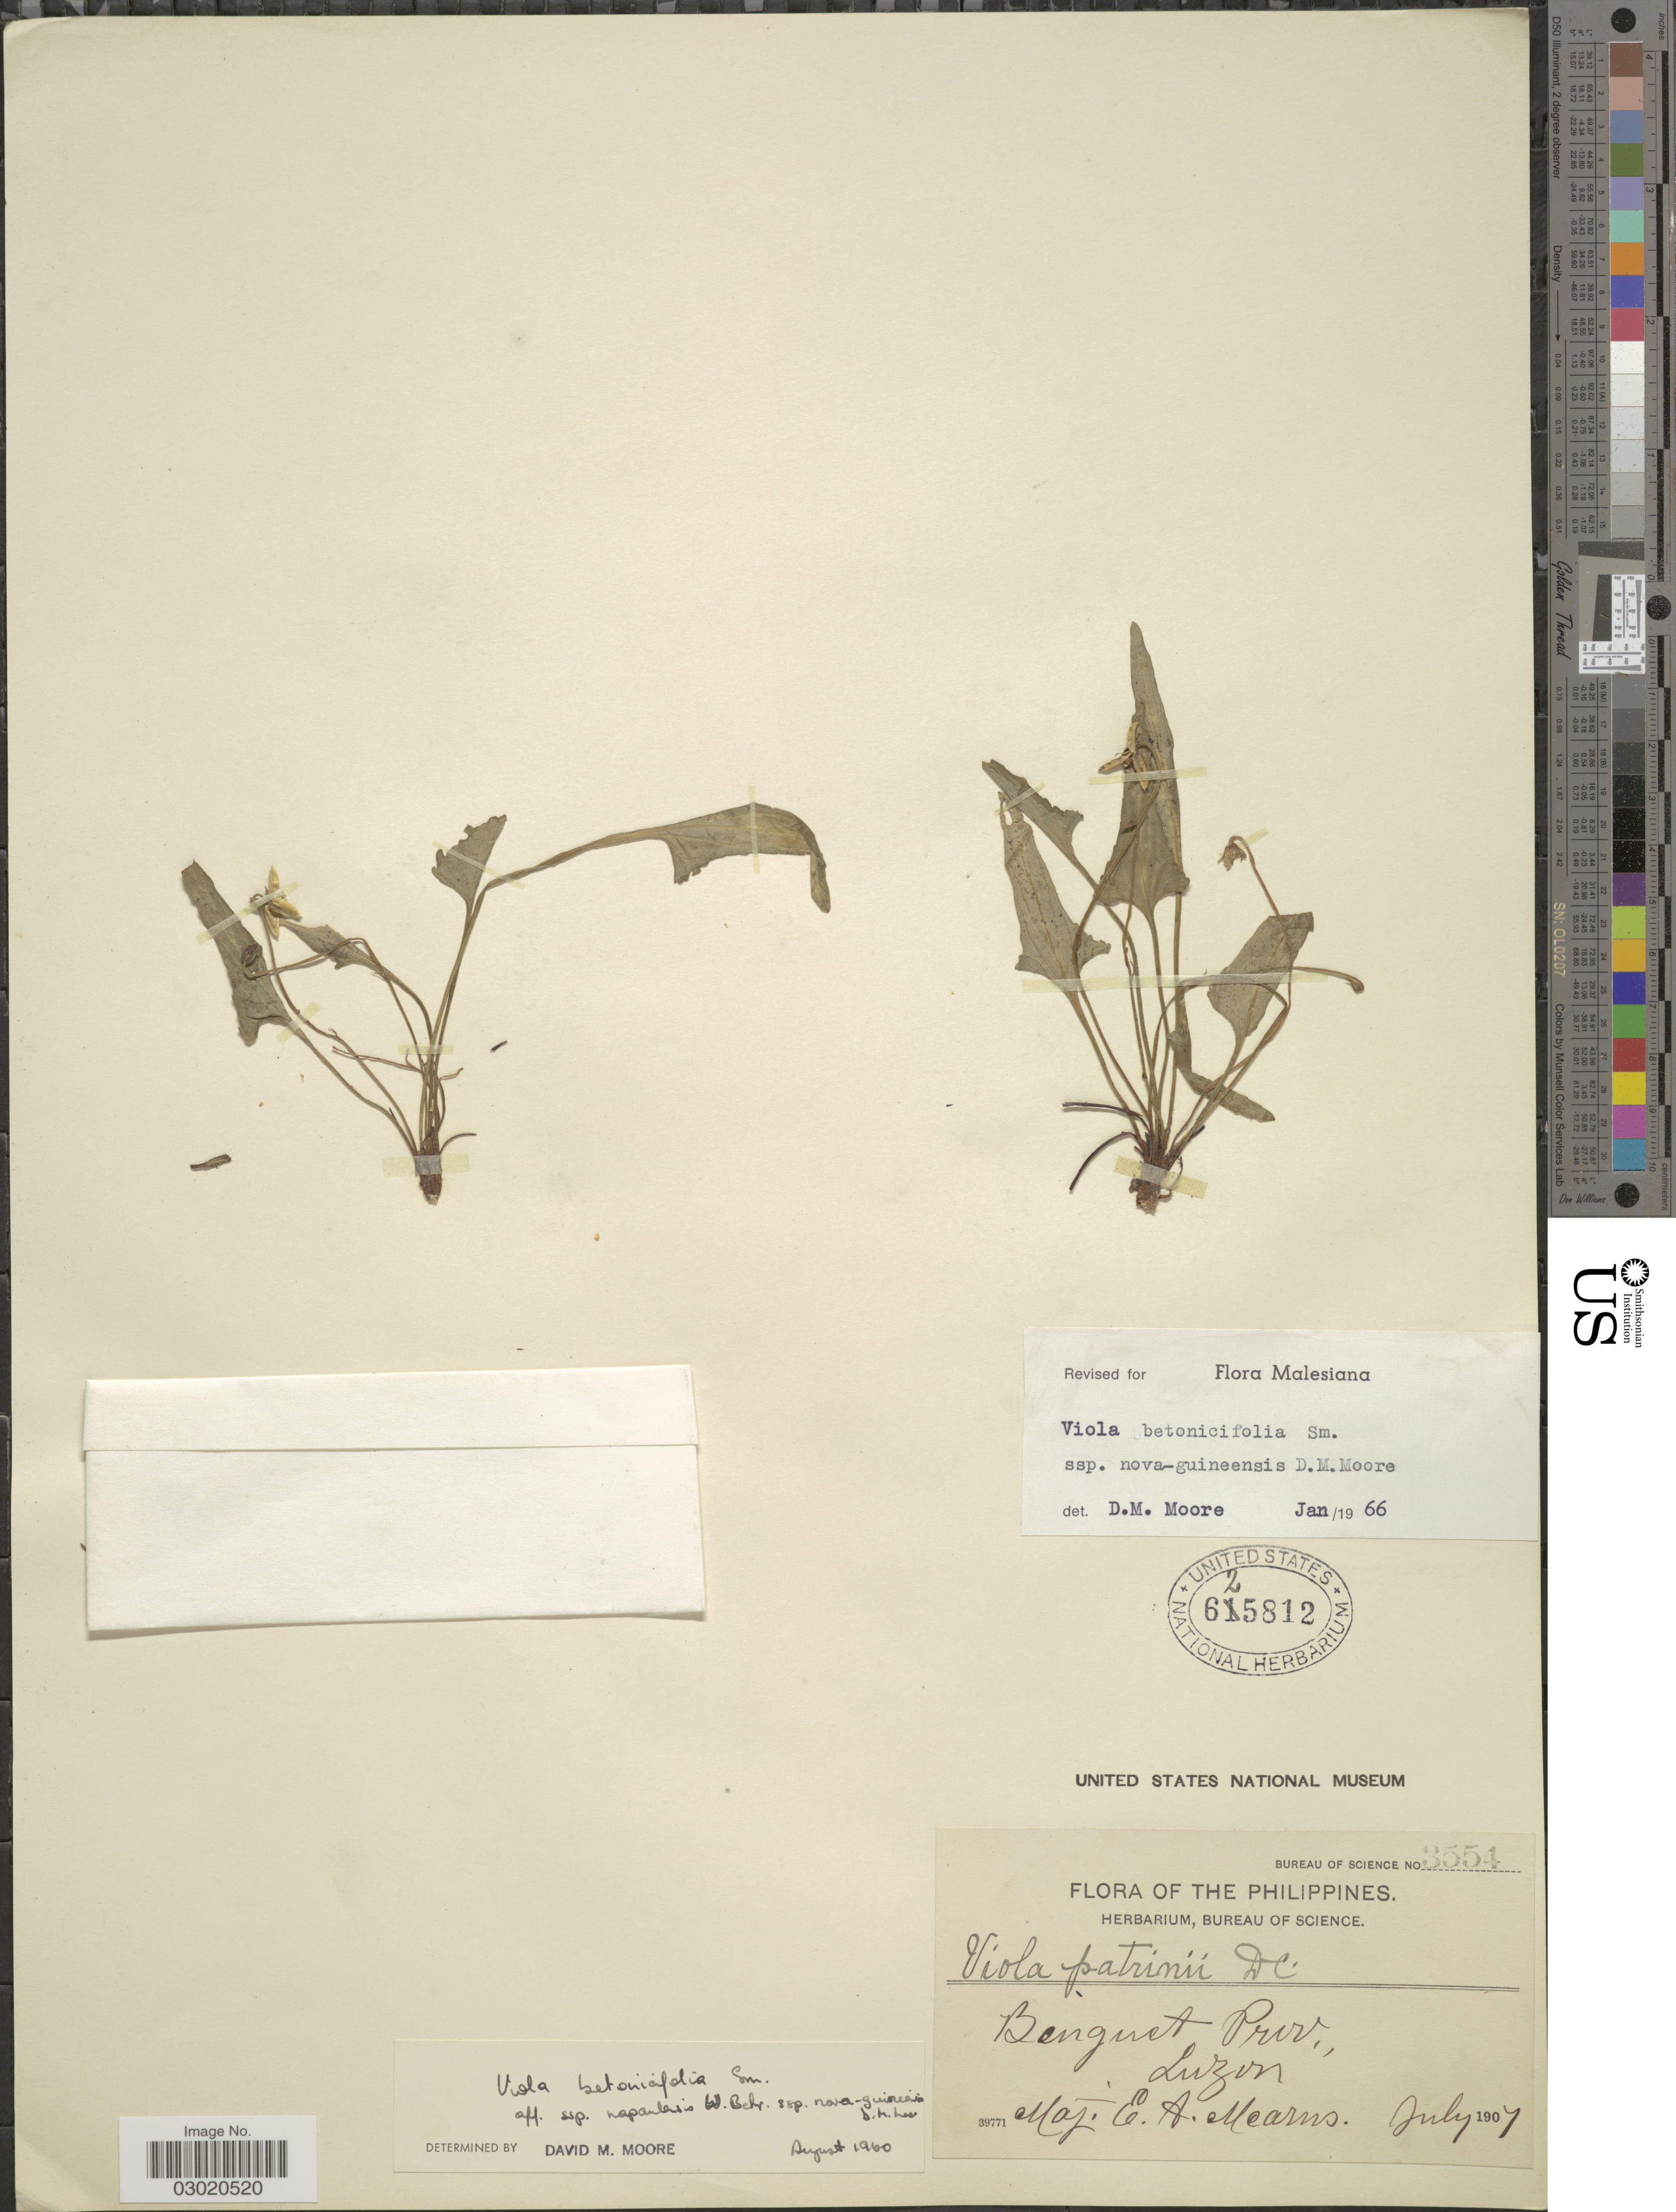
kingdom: Plantae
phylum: Tracheophyta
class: Magnoliopsida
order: Malpighiales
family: Violaceae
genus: Viola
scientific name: Viola betonicifolia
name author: Sm.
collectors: E. A. Mearns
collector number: Bureau of Science 3554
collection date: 1907-07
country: Philippines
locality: Benguet Prov., Luzon.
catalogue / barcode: US 625812